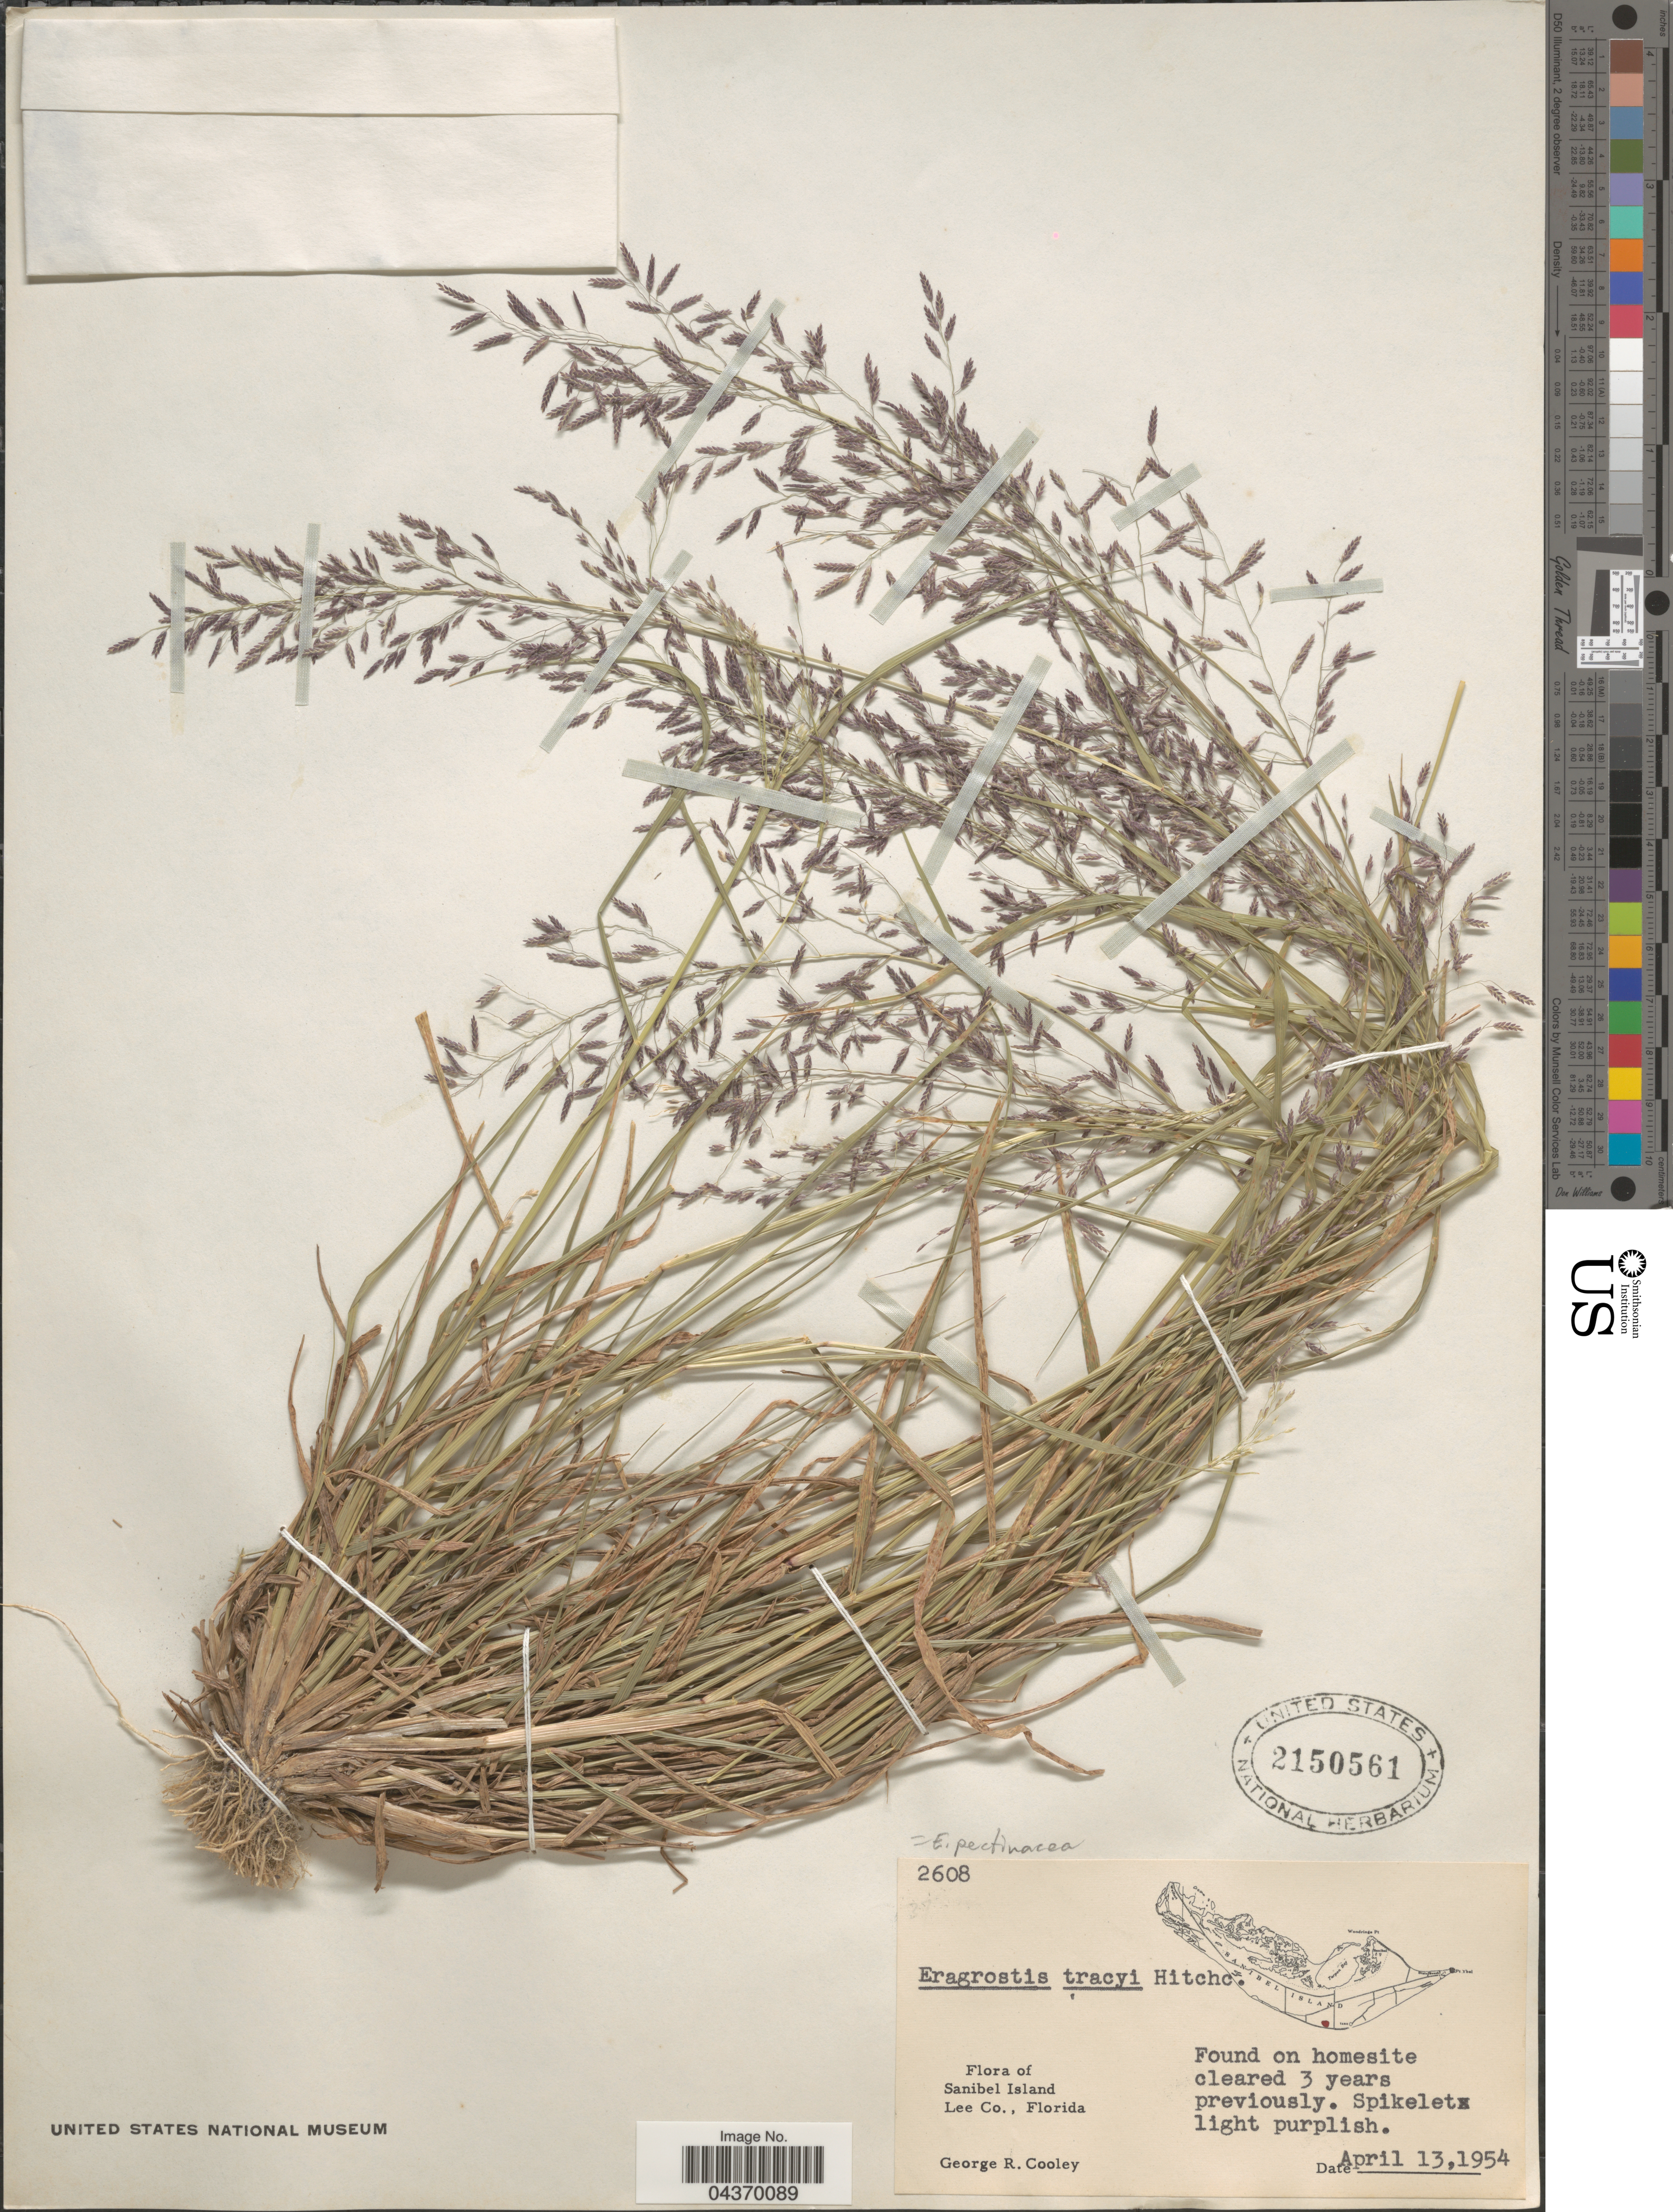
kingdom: Plantae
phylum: Tracheophyta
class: Liliopsida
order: Poales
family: Poaceae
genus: Eragrostis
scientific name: Eragrostis pectinacea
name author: (Michx.) Nees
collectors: G. R. Cooley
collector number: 2608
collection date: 1954-04-13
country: United States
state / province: Florida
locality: Sanibel Island, Lee Co.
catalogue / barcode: US 2150561